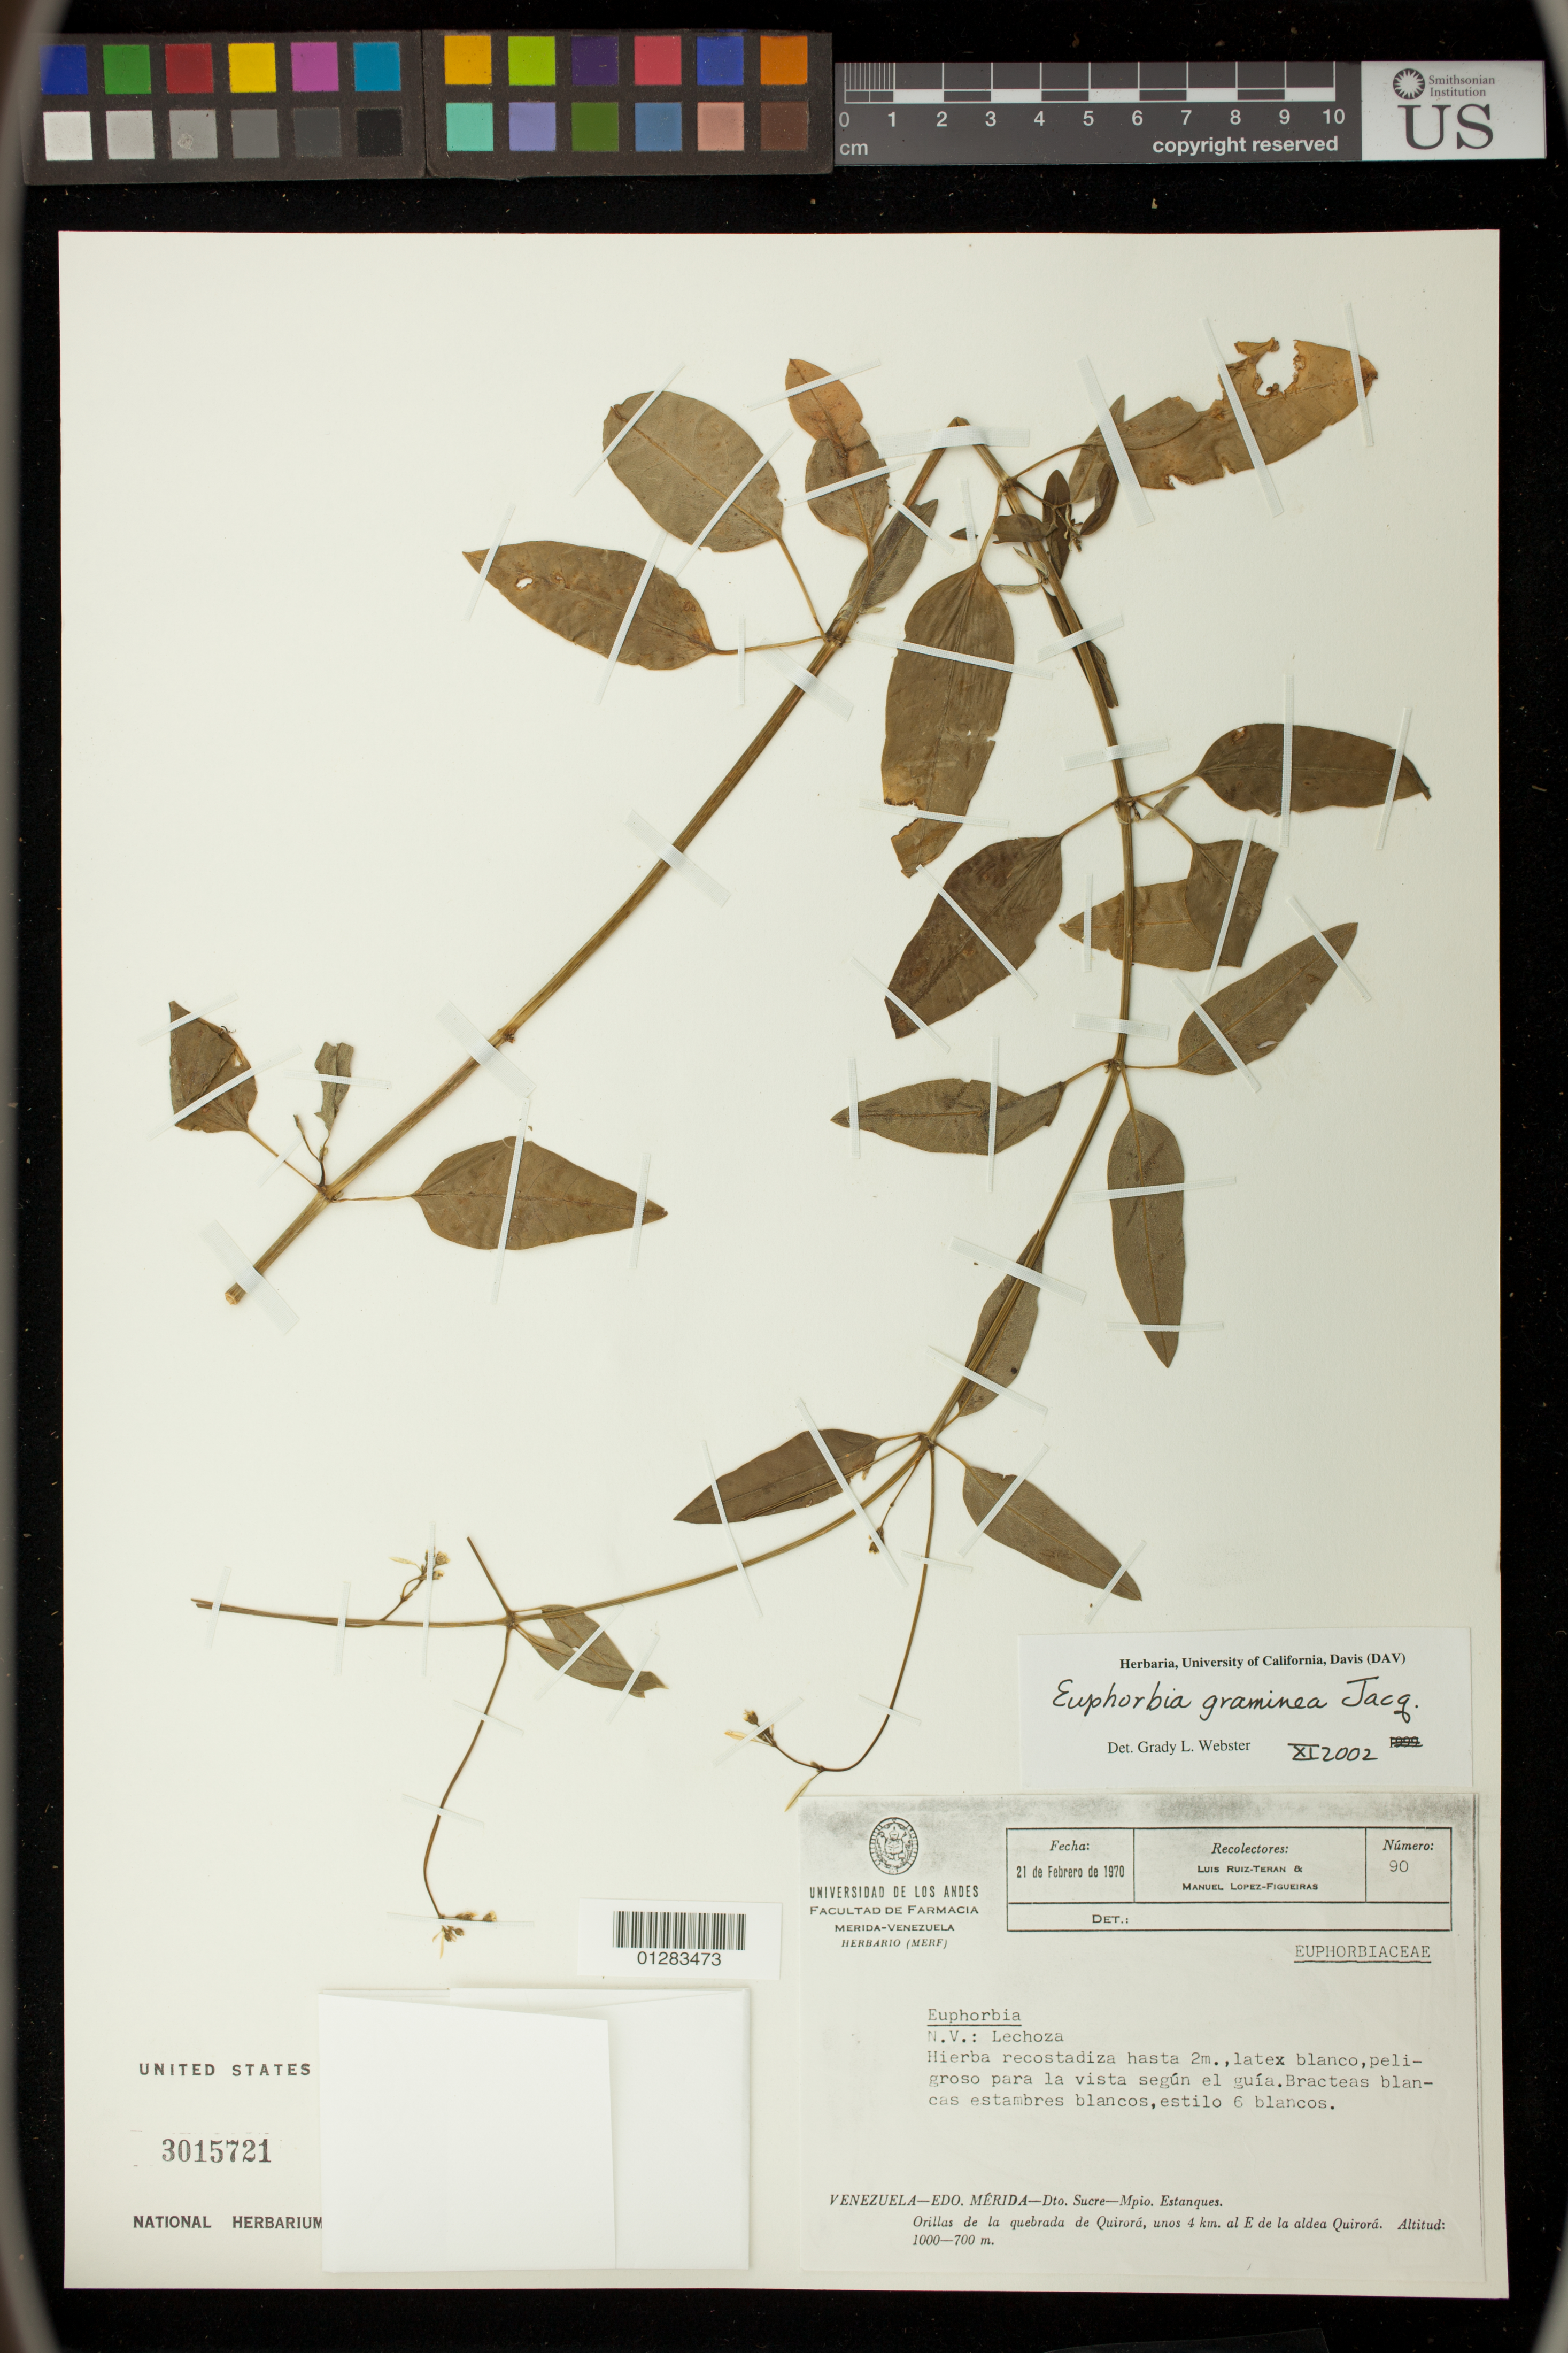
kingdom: Plantae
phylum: Tracheophyta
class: Magnoliopsida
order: Malpighiales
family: Euphorbiaceae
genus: Euphorbia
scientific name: Euphorbia graminea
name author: Jacq.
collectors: L. E. Ruíz-Terán & M. Lopéz-F.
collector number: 90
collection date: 1970-02-21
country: Venezuela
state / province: Mérida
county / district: Sucre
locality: Mpio. Estanques. Orillas de la quebrada de Quirorá, unos 4 km al E de la aldea Quirorá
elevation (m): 700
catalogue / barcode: US 3015721